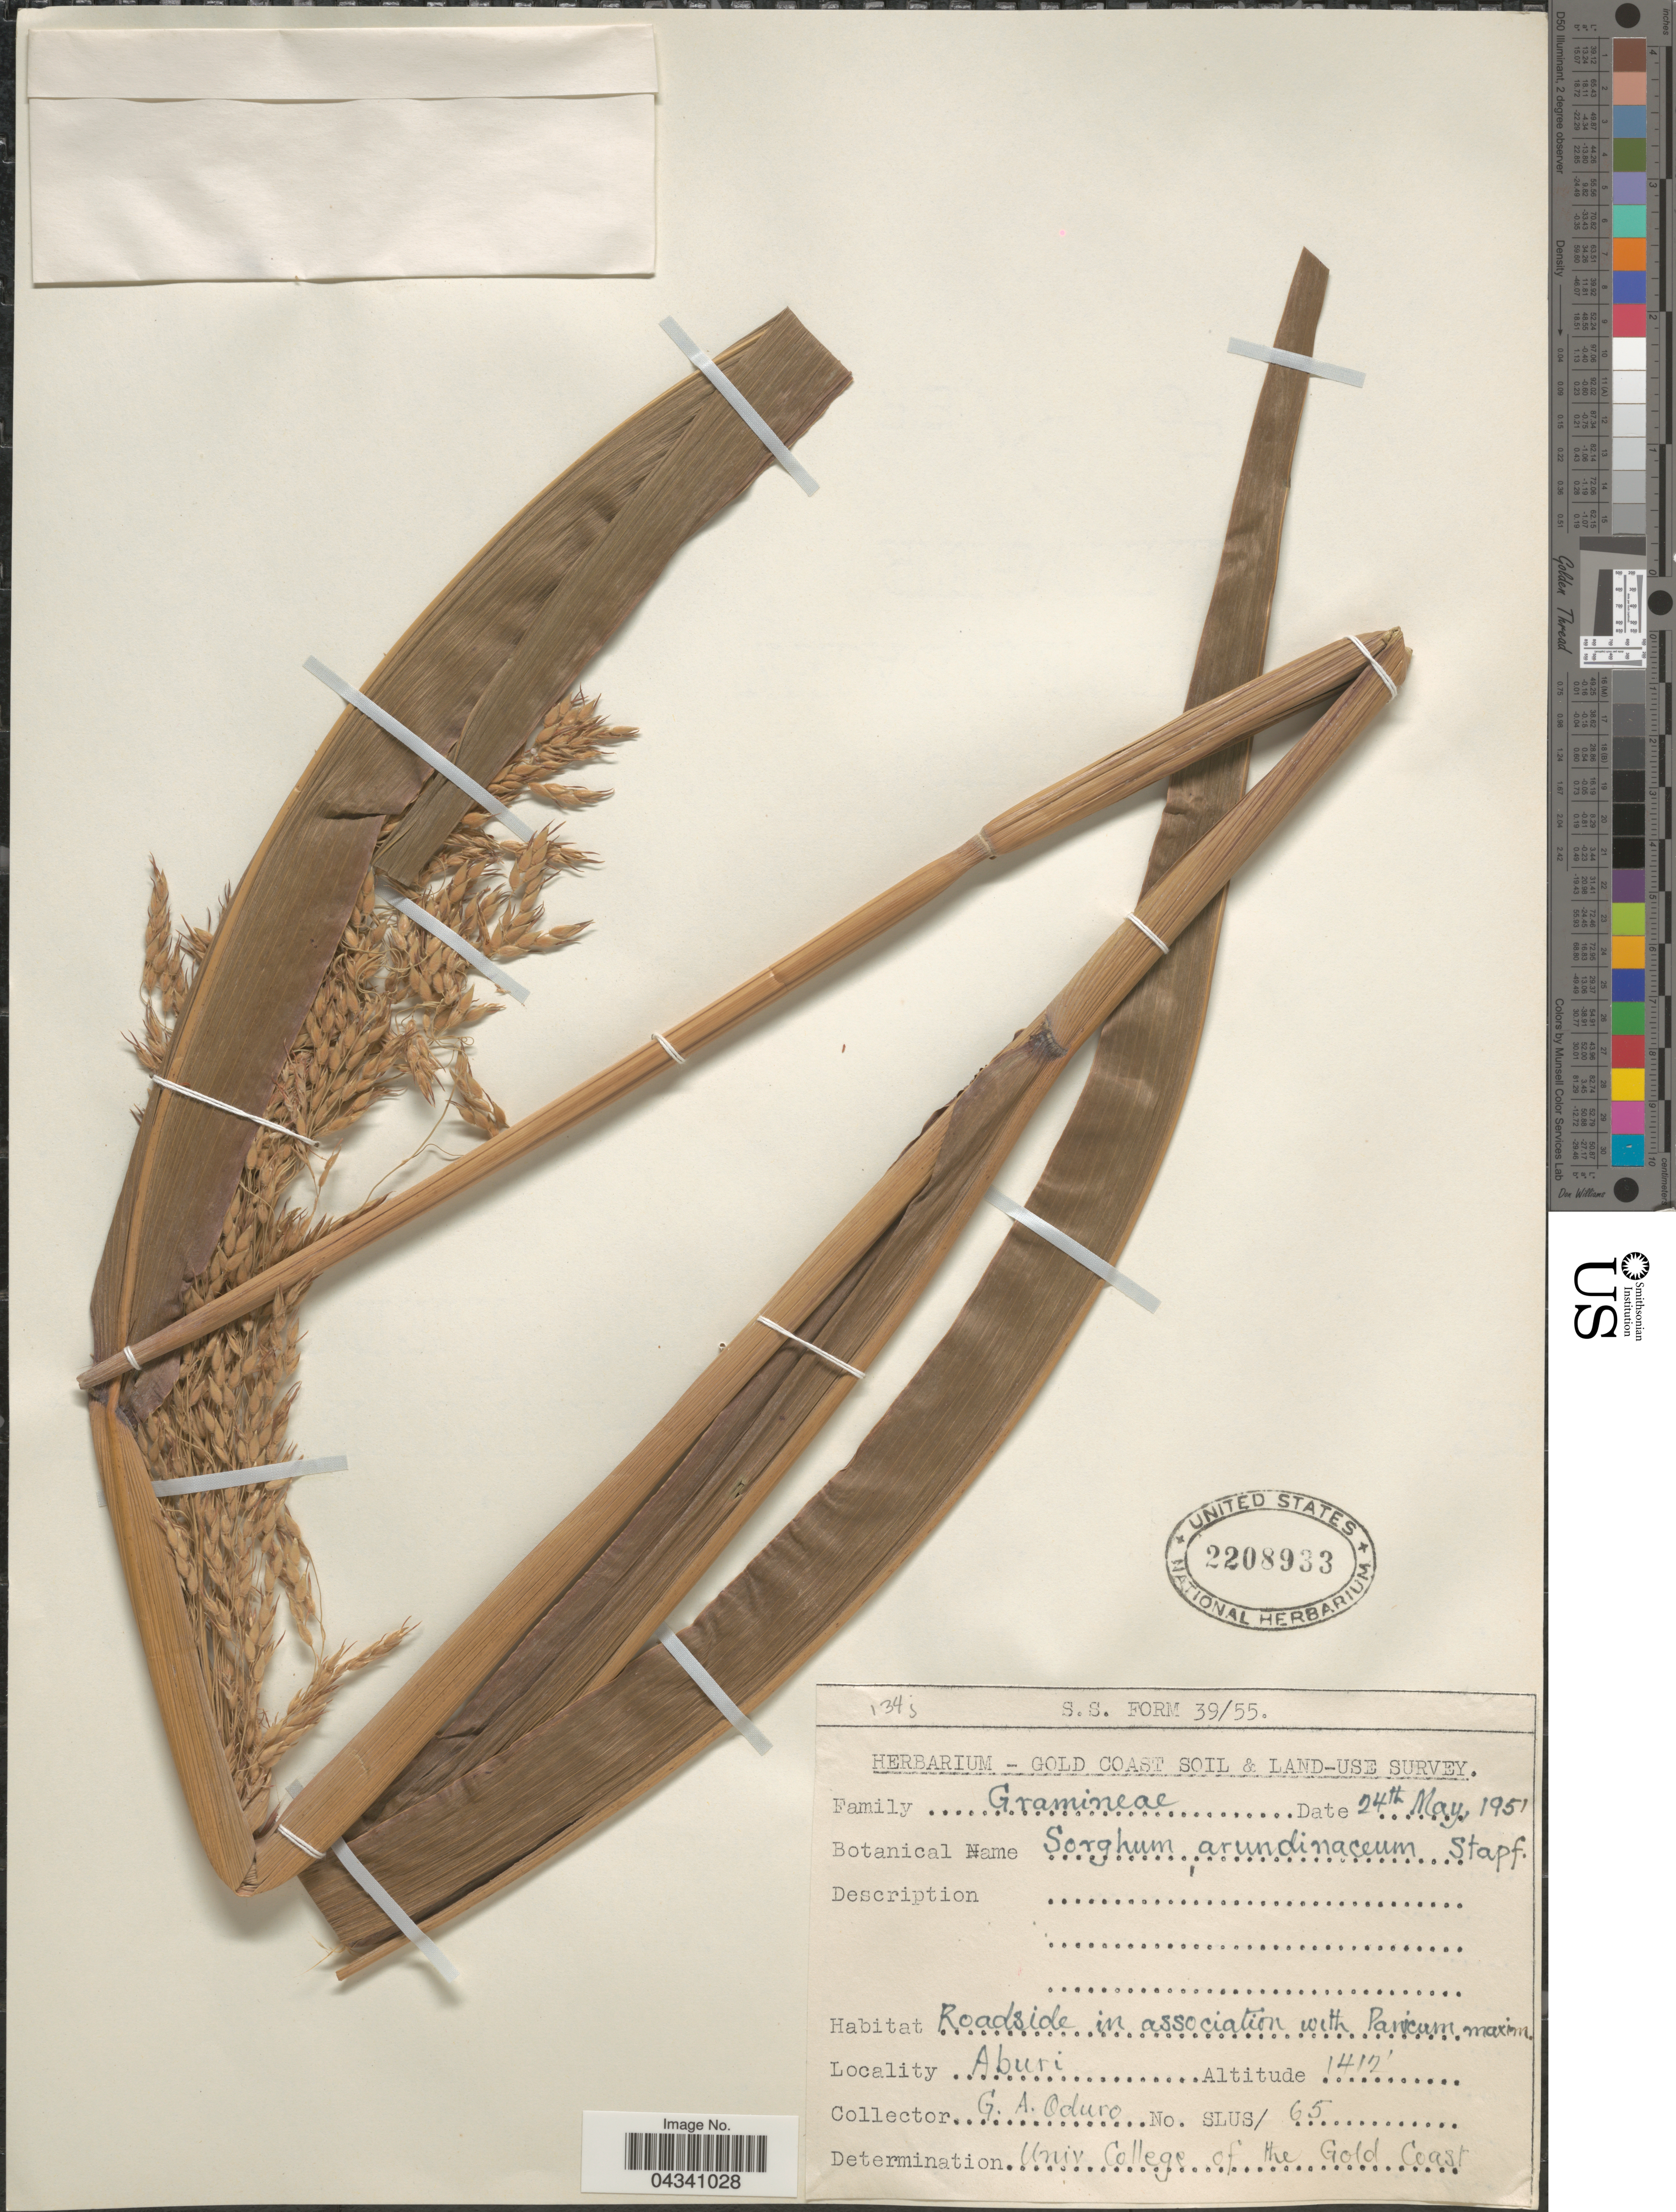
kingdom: Plantae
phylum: Tracheophyta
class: Liliopsida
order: Poales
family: Poaceae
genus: Sorghum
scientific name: Sorghum arundinaceum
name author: (Desv.) Stapf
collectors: G. Oduro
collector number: SLUS/65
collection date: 1951-05-24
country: Ghana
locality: Gold Coast Soil & Land-Use Survey. Aburi.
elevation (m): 430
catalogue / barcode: US 2208933